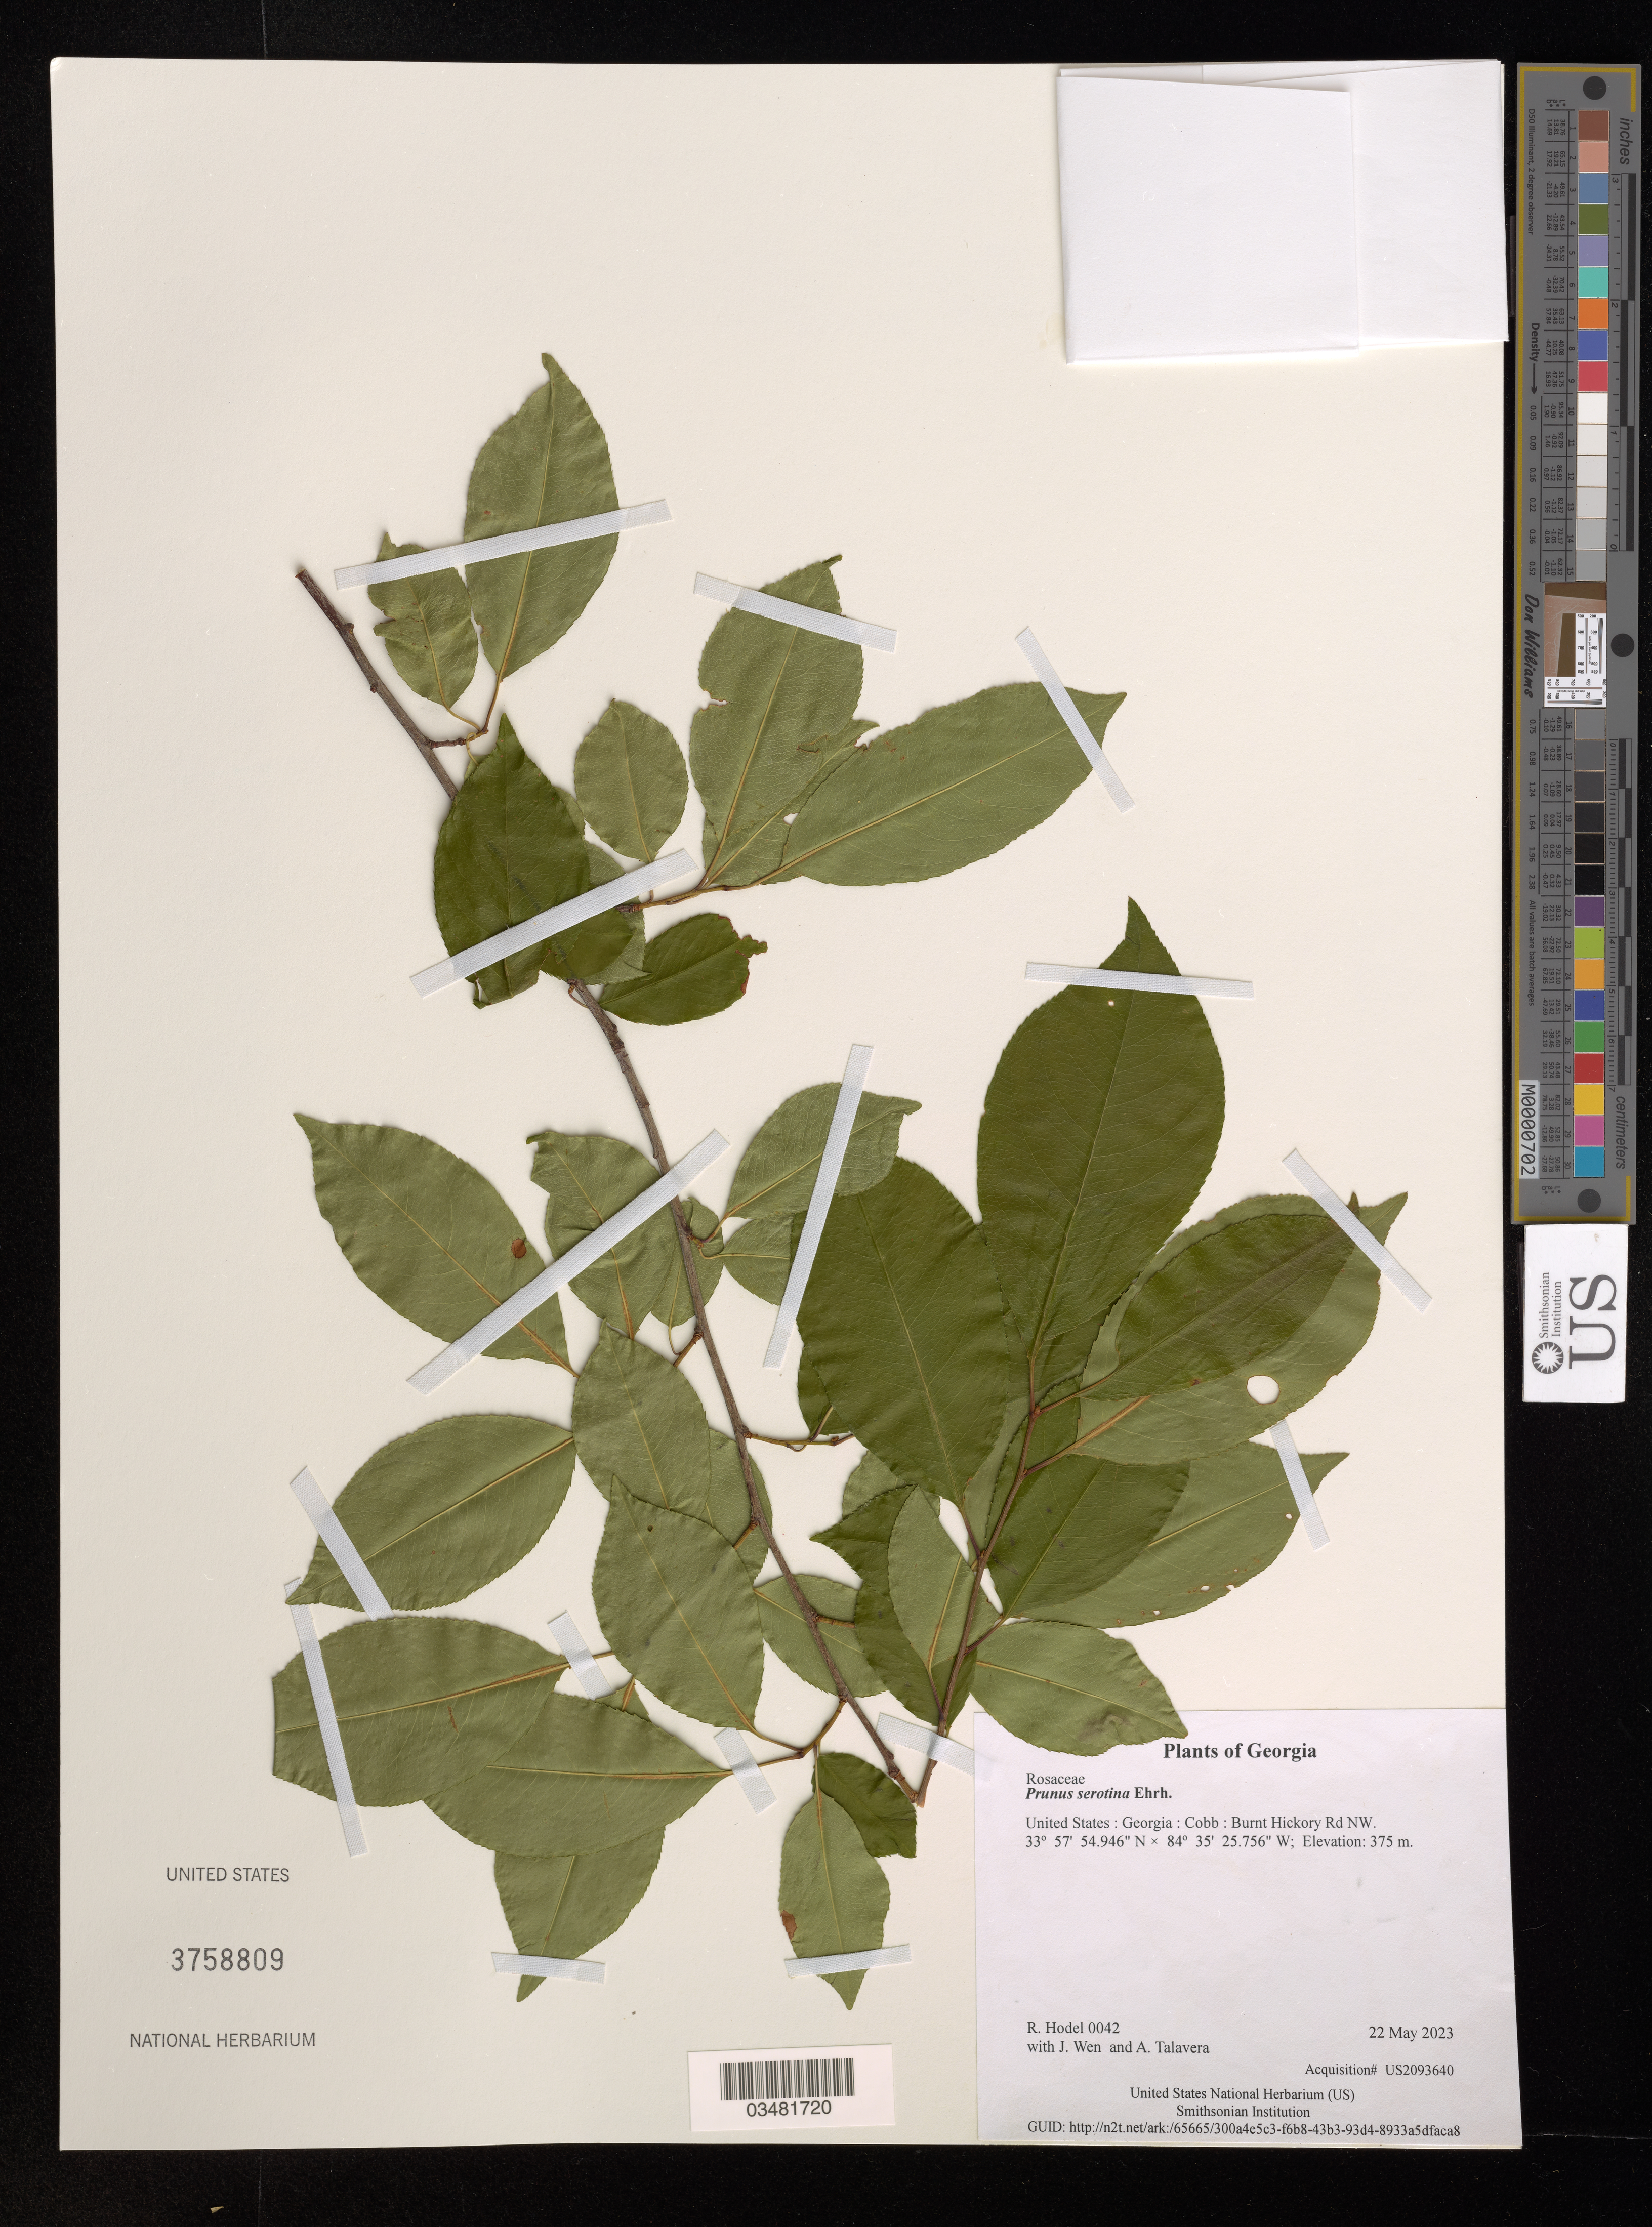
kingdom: Plantae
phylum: Tracheophyta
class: Magnoliopsida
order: Rosales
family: Rosaceae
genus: Prunus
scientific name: Prunus serotina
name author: Ehrh.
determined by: Hodel, Richard G. J.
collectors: R. Hodel, J. Wen & A. Talavera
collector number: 0042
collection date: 2023-05-22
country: United States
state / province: Georgia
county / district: Cobb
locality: Burnt Hickory Rd NW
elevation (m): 375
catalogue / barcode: US 3758809